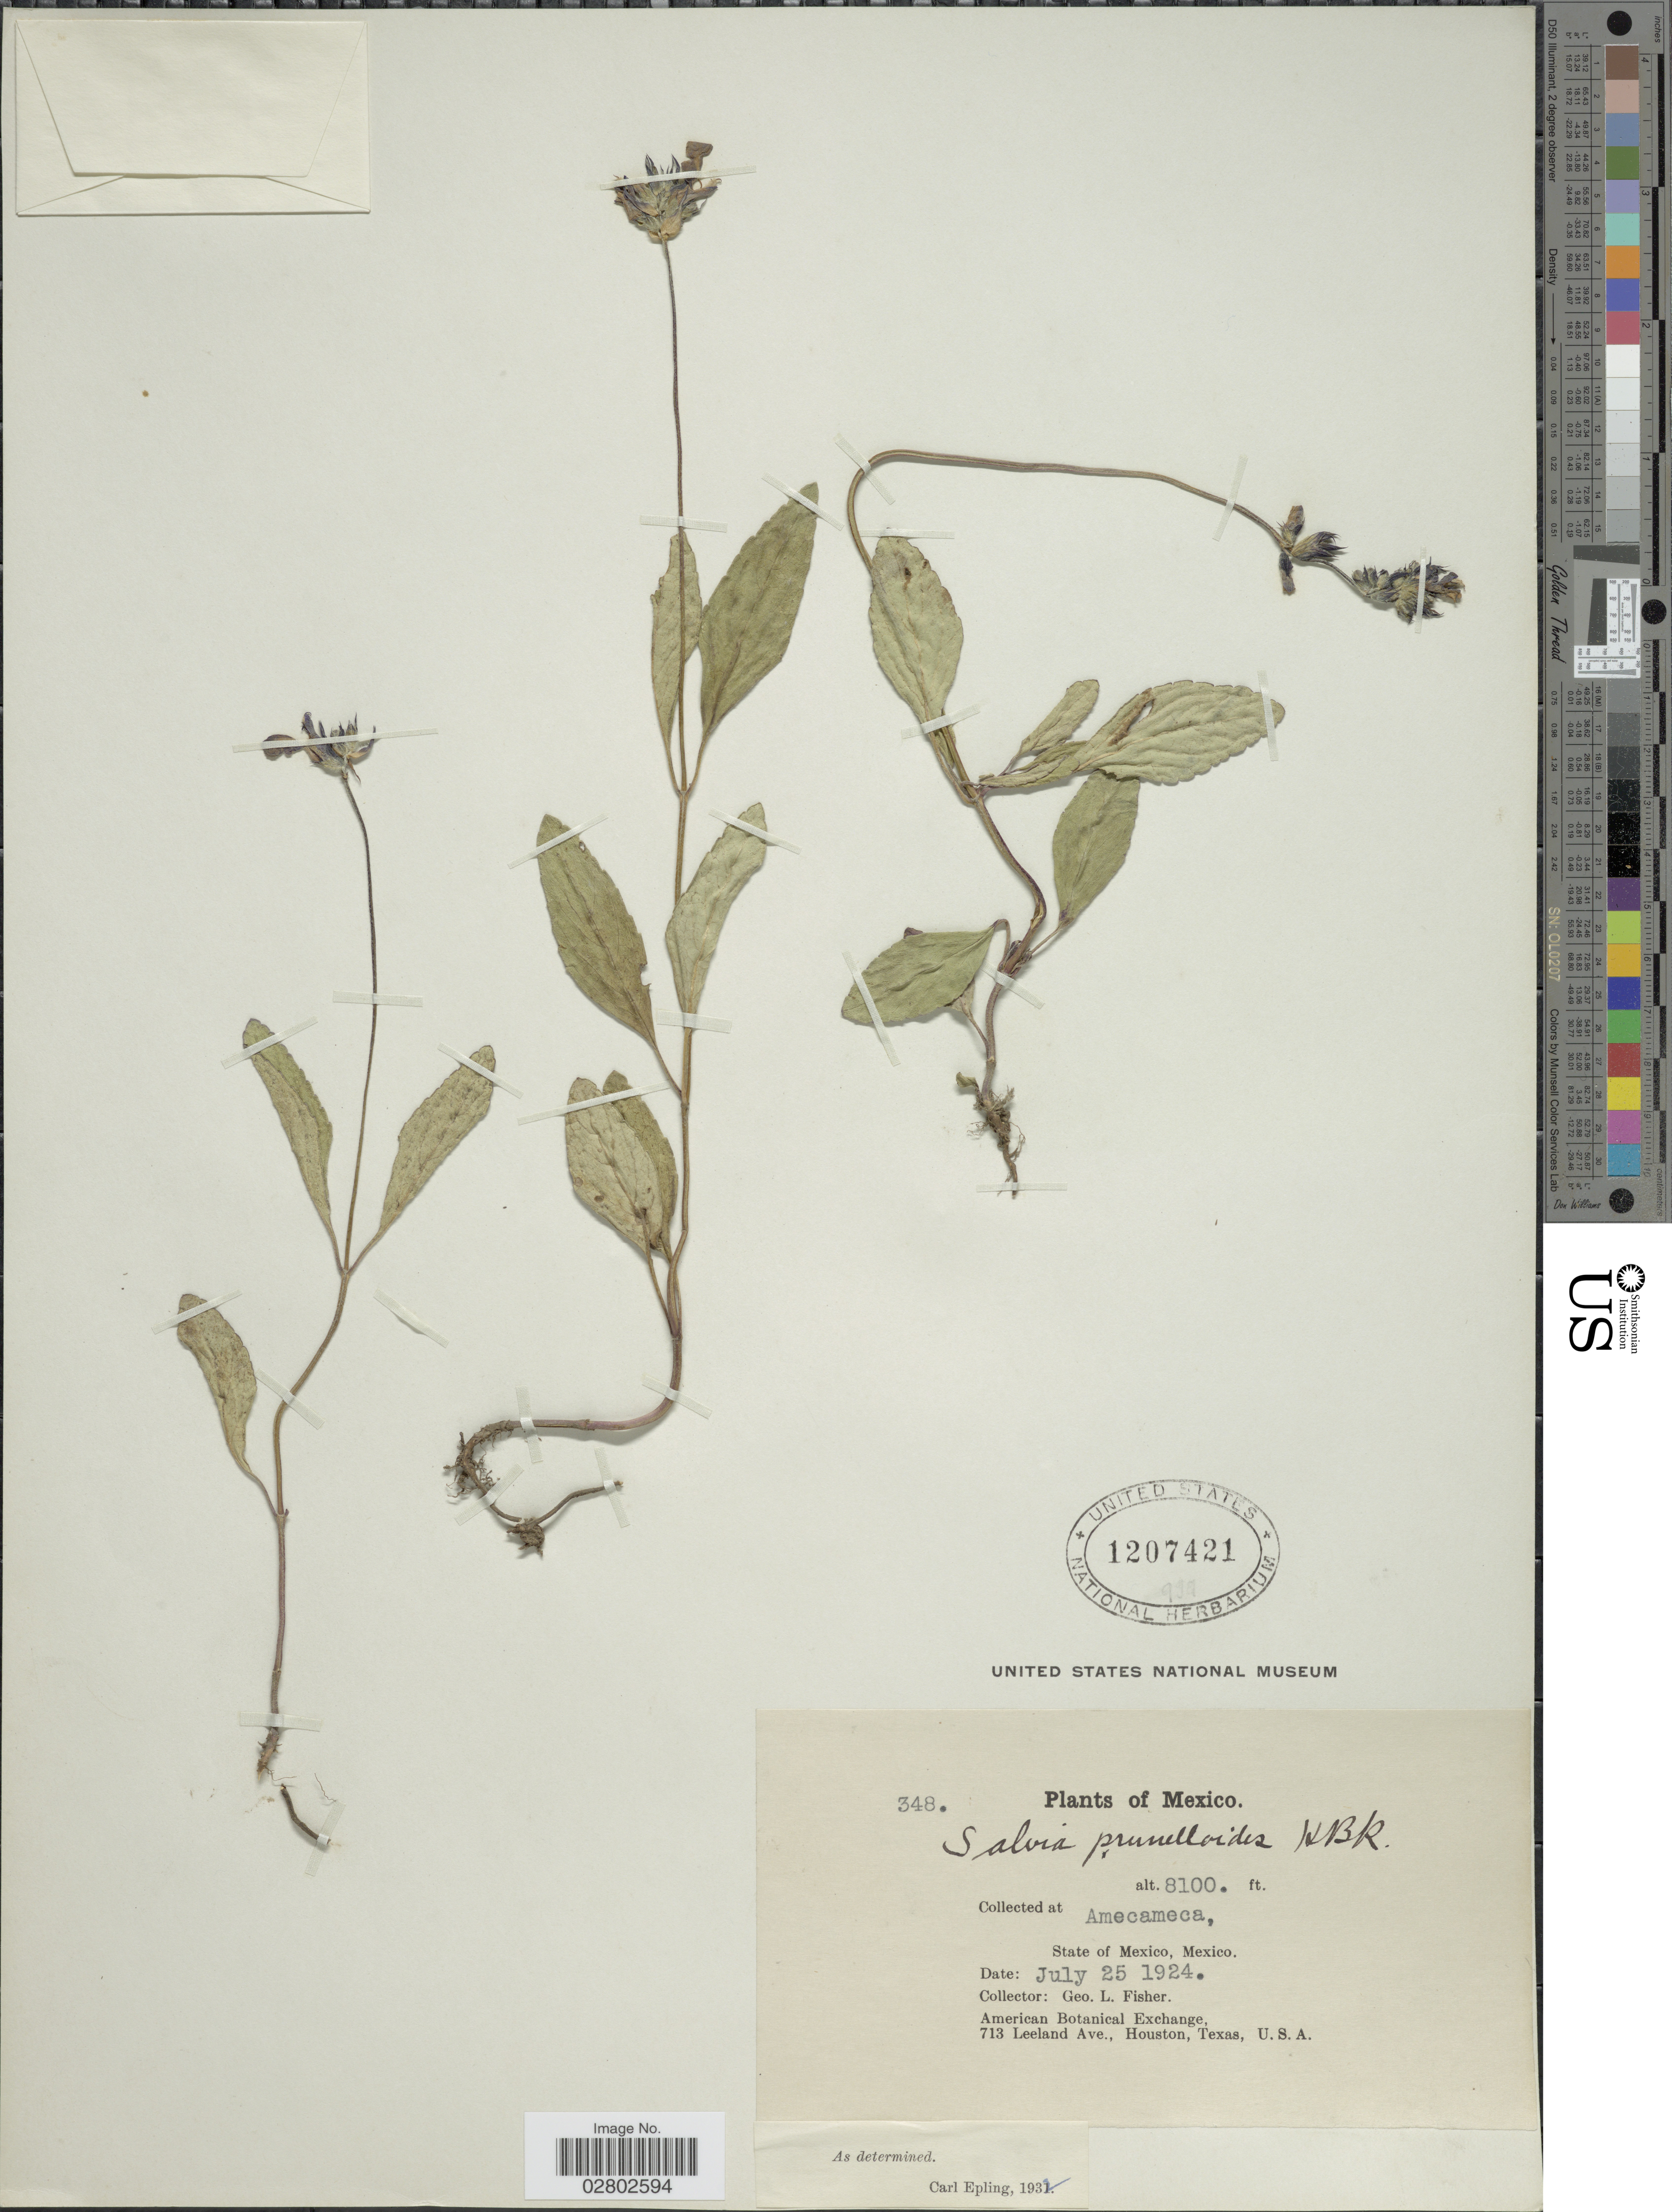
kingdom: Plantae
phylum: Tracheophyta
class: Magnoliopsida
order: Lamiales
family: Lamiaceae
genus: Salvia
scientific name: Salvia prunelloides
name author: Kunth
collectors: G. L. Fisher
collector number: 348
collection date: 1924-07-25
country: Mexico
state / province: México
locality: Amecameca.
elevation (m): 2469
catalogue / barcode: US 1207421